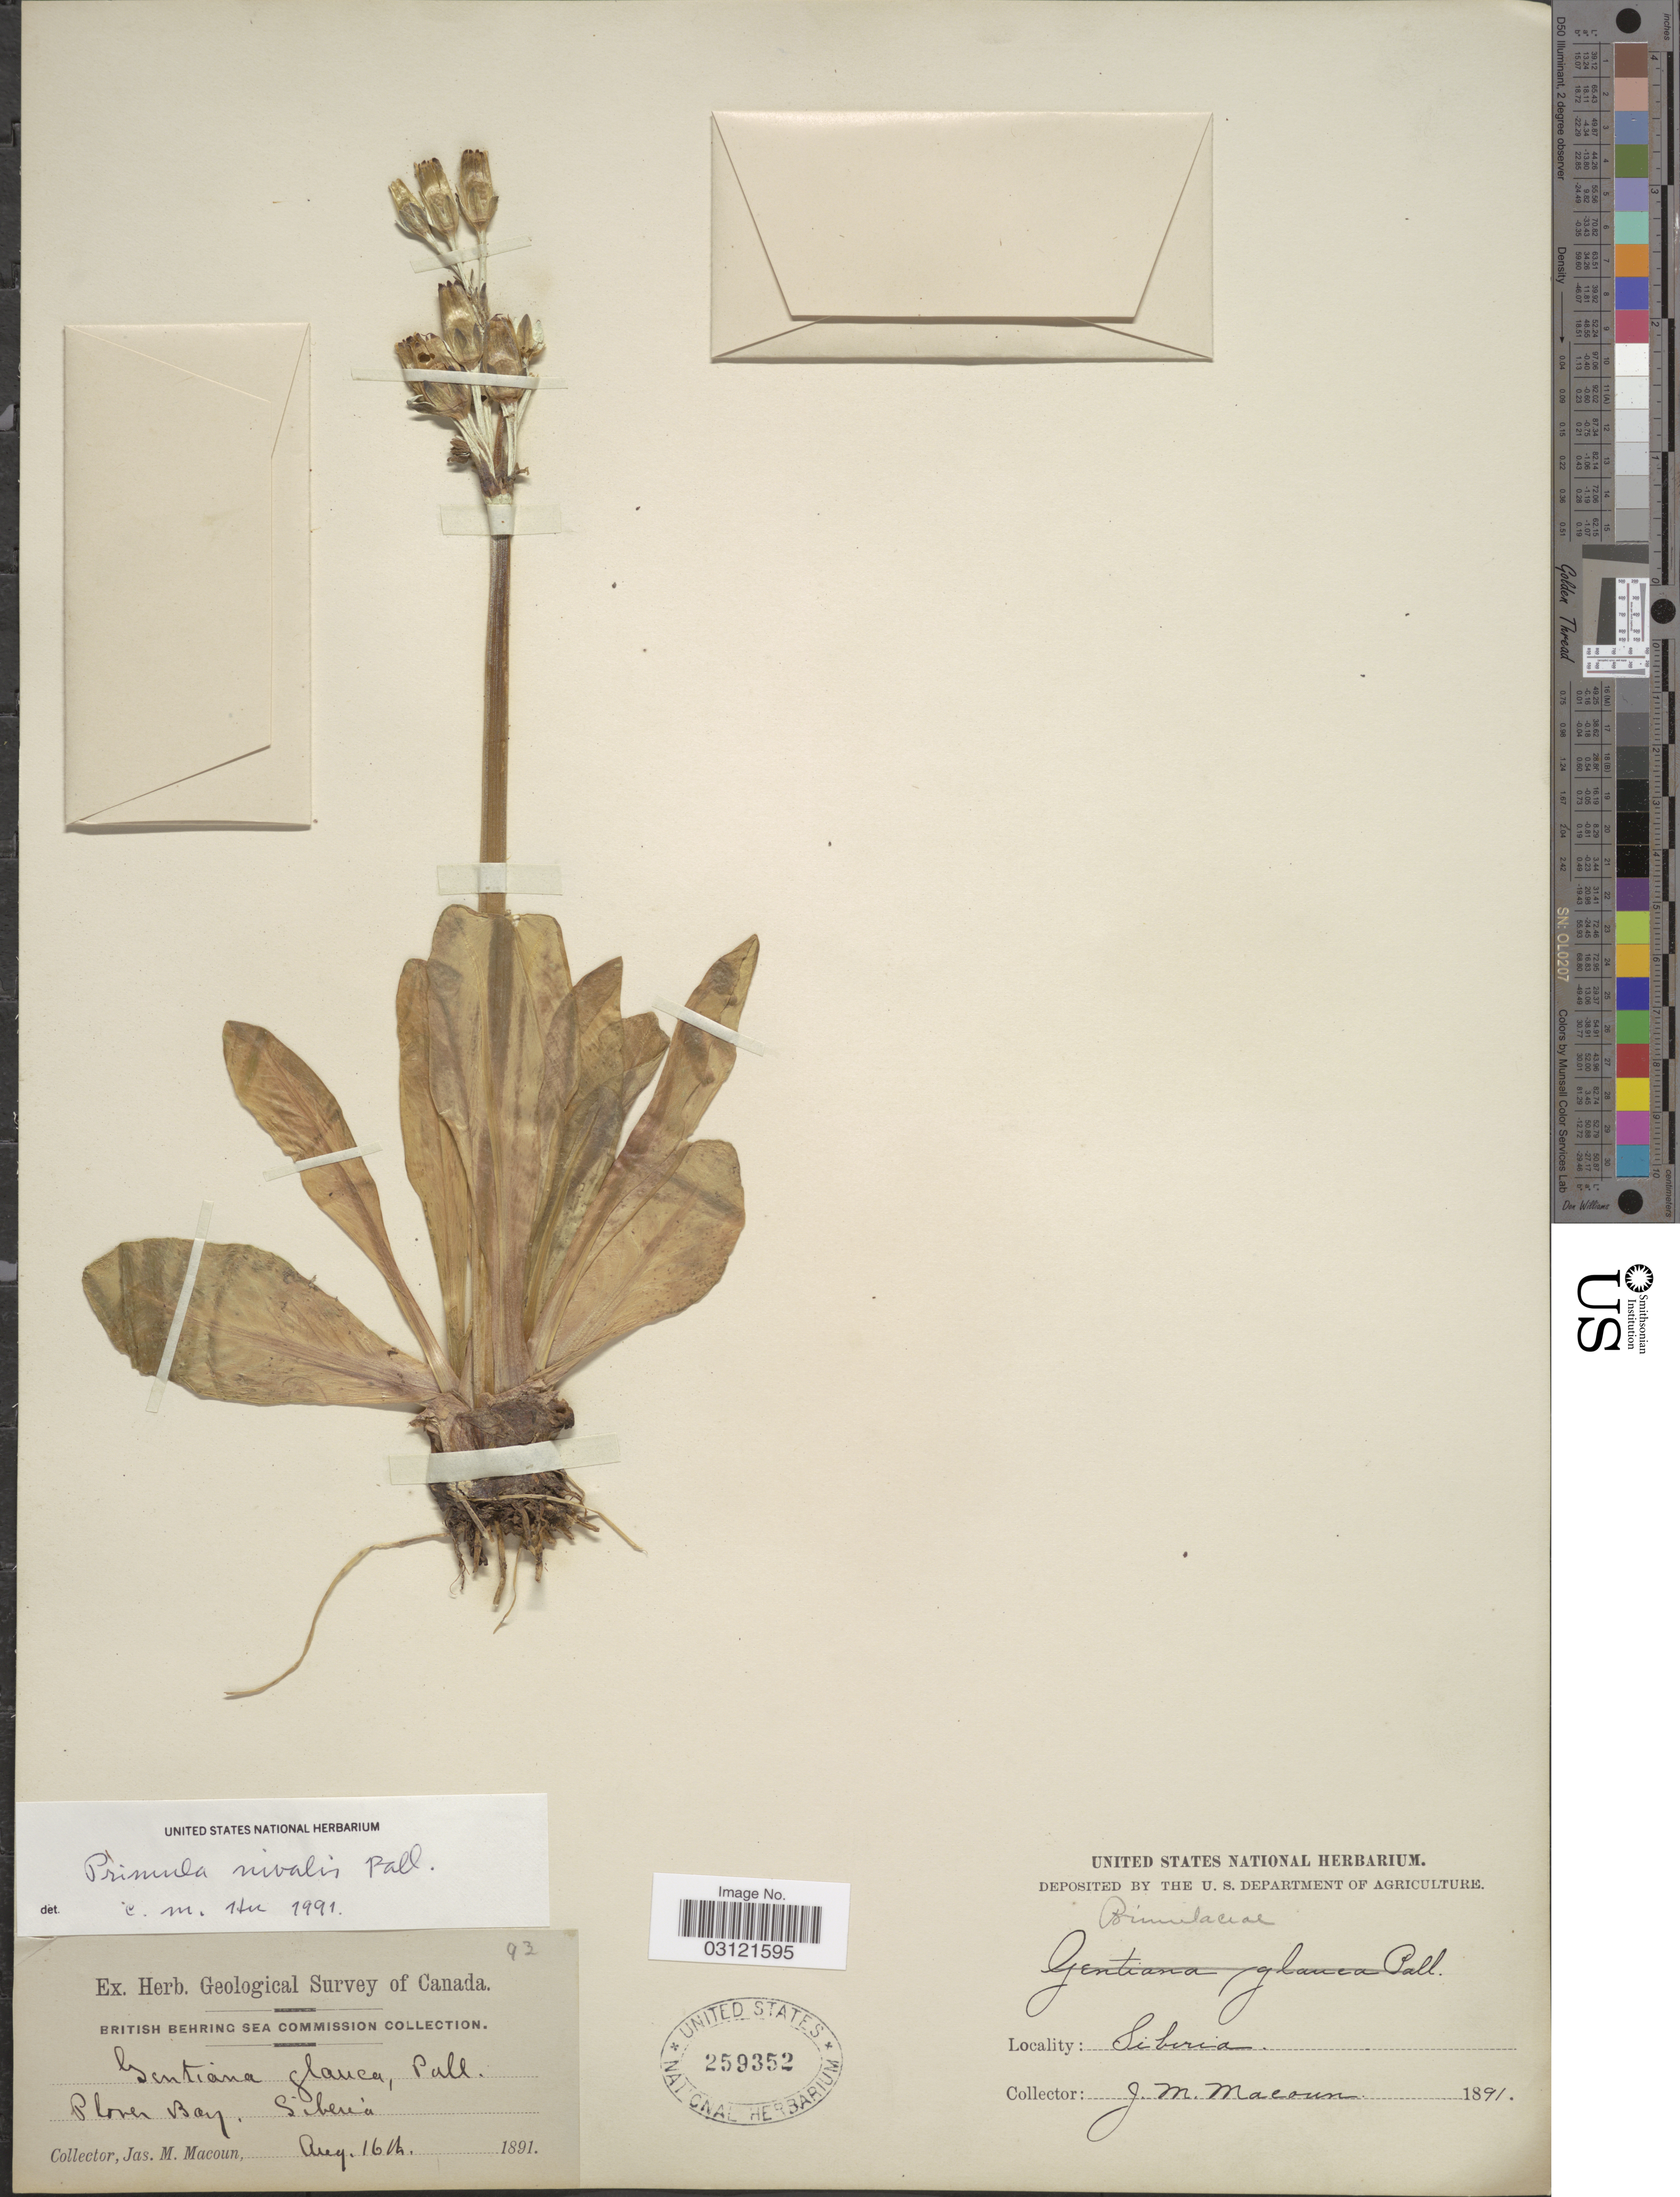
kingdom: Plantae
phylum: Tracheophyta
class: Magnoliopsida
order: Ericales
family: Primulaceae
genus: Primula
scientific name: Primula nivalis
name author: Pall.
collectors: J. M. Macoun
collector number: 92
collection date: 1891-08-16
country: Russian Federation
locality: Plover Bay, Siberia.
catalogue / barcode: US 259352